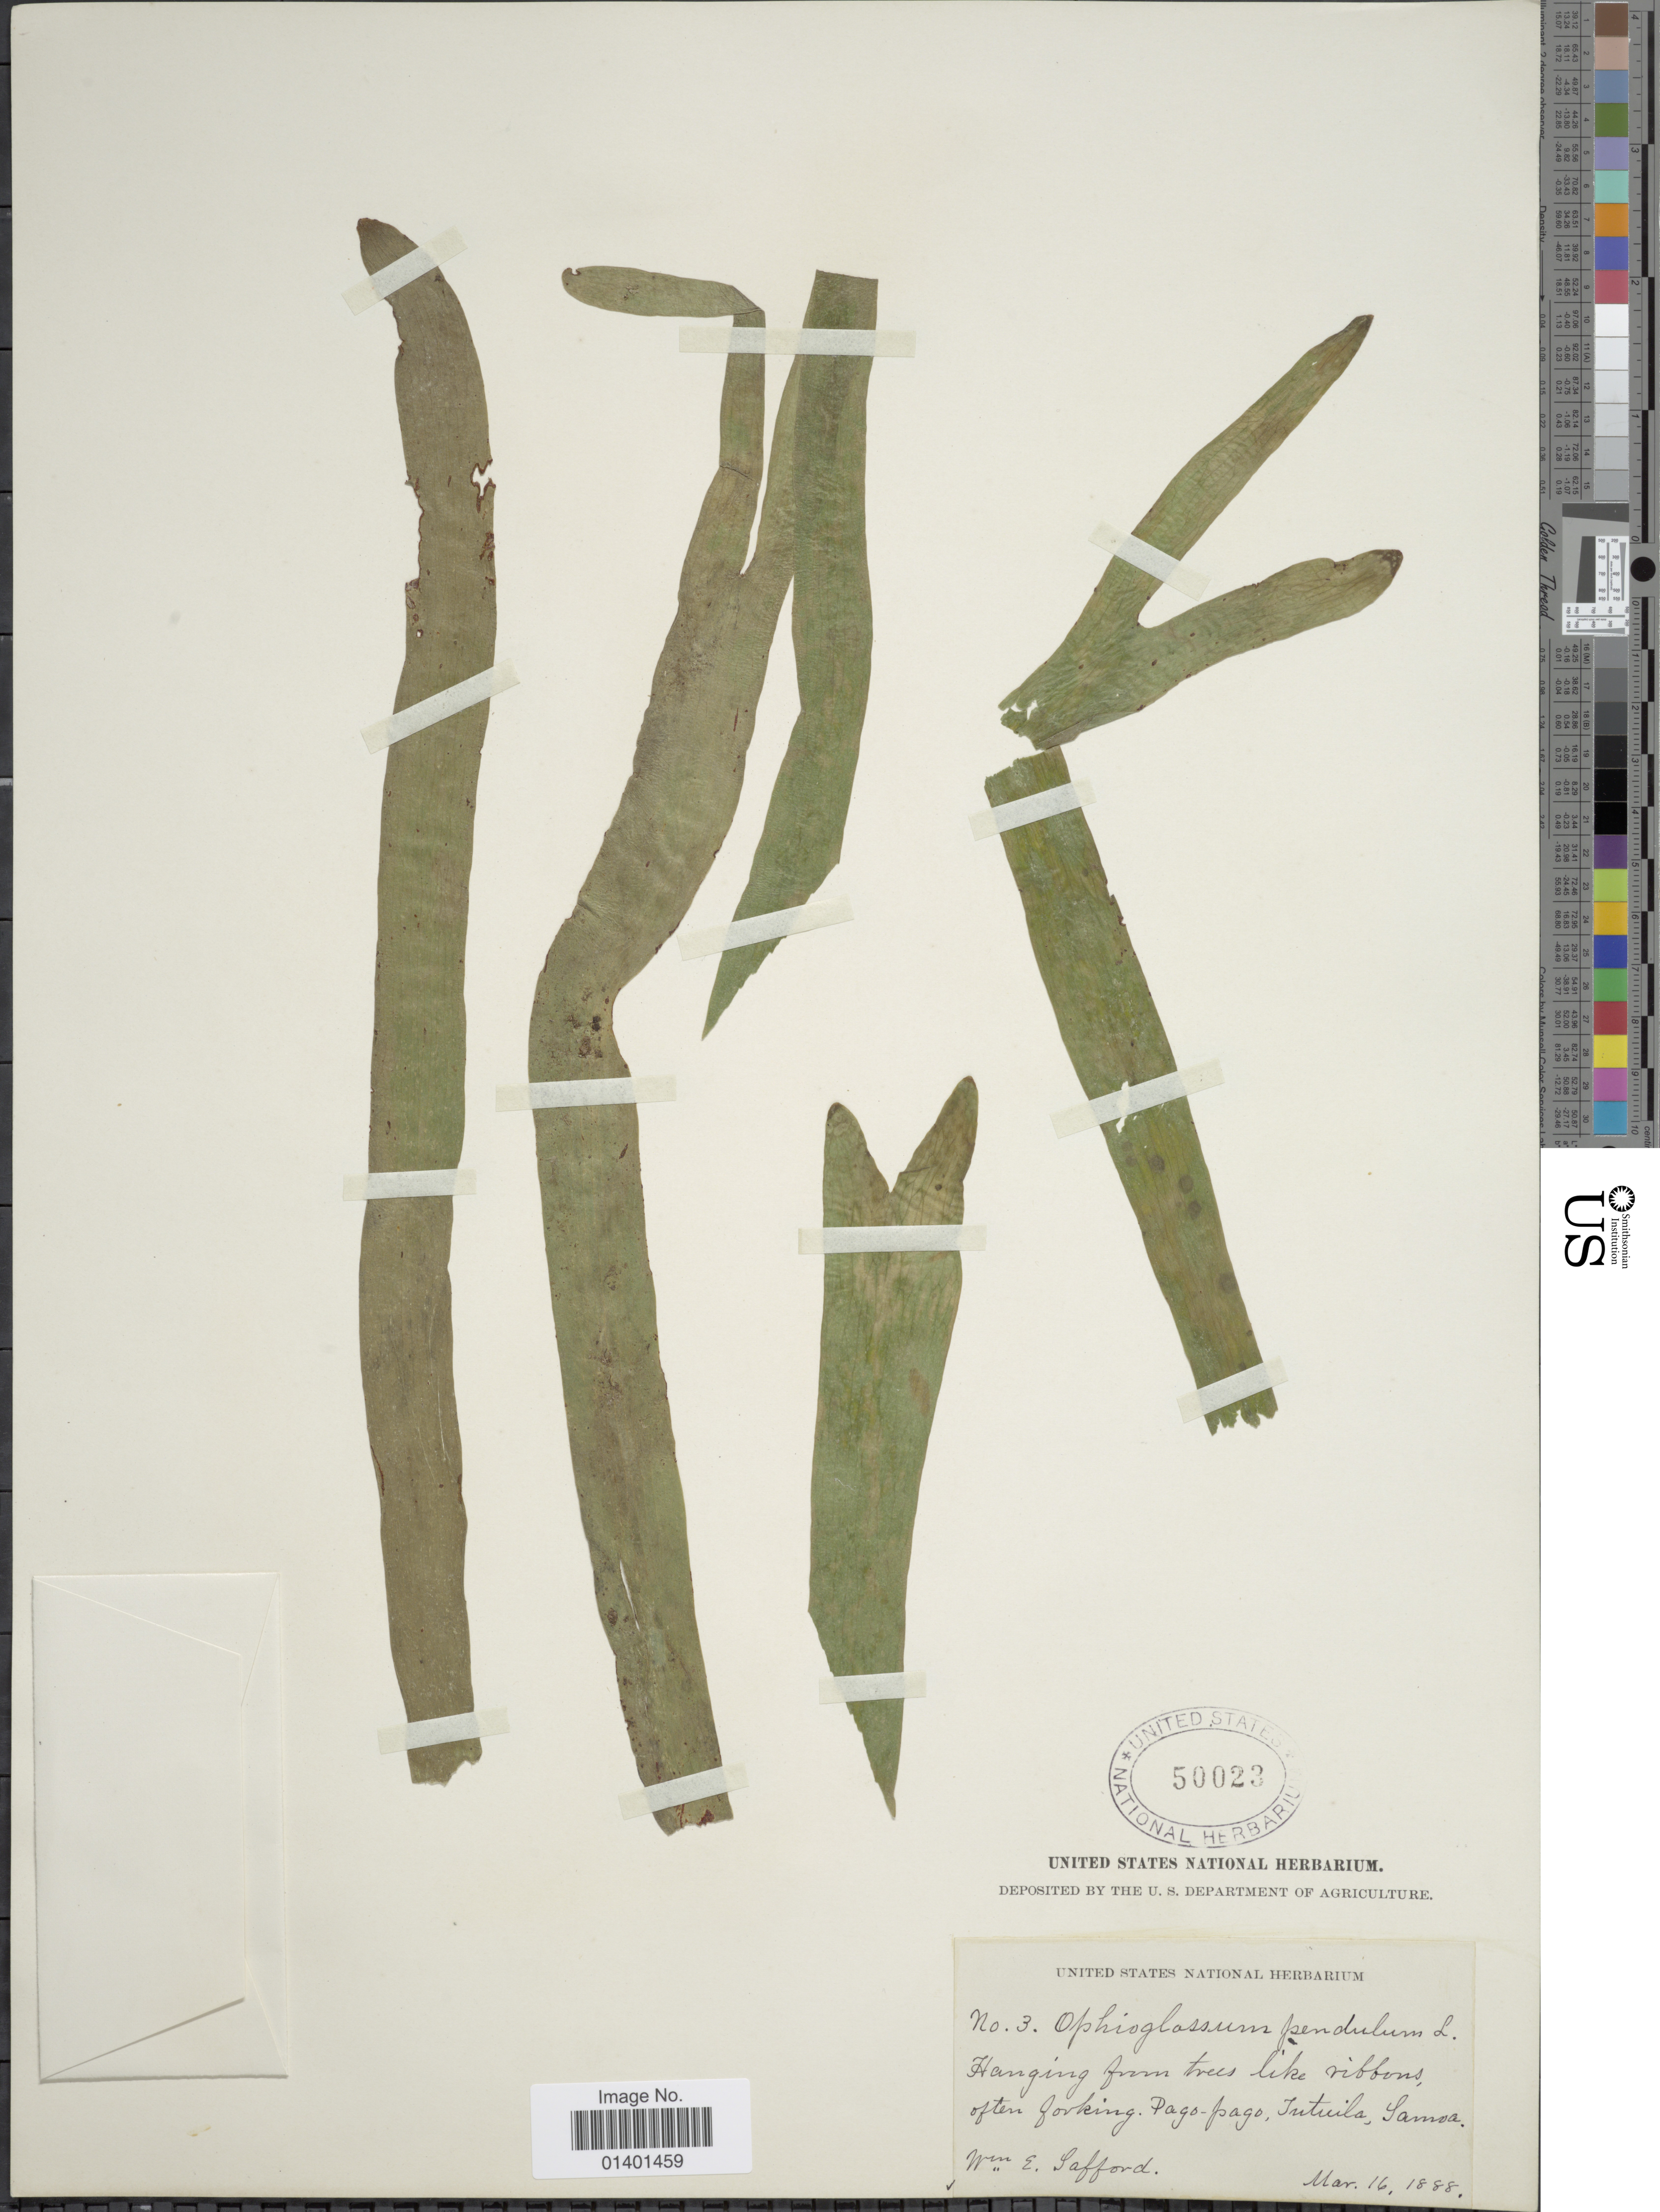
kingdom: Plantae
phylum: Tracheophyta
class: Polypodiopsida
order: Ophioglossales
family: Ophioglossaceae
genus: Ophioderma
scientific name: Ophioderma pendulum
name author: (L.) C. Presl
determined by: Wagner, W. L., (BOT), Smithsonian Institution - National Museum of Natural History (UNITED STATES)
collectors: W. E. Safford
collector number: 3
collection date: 1888-03-16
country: Samoa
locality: Pago-pago, Intuila, Samoa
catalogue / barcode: US 50023